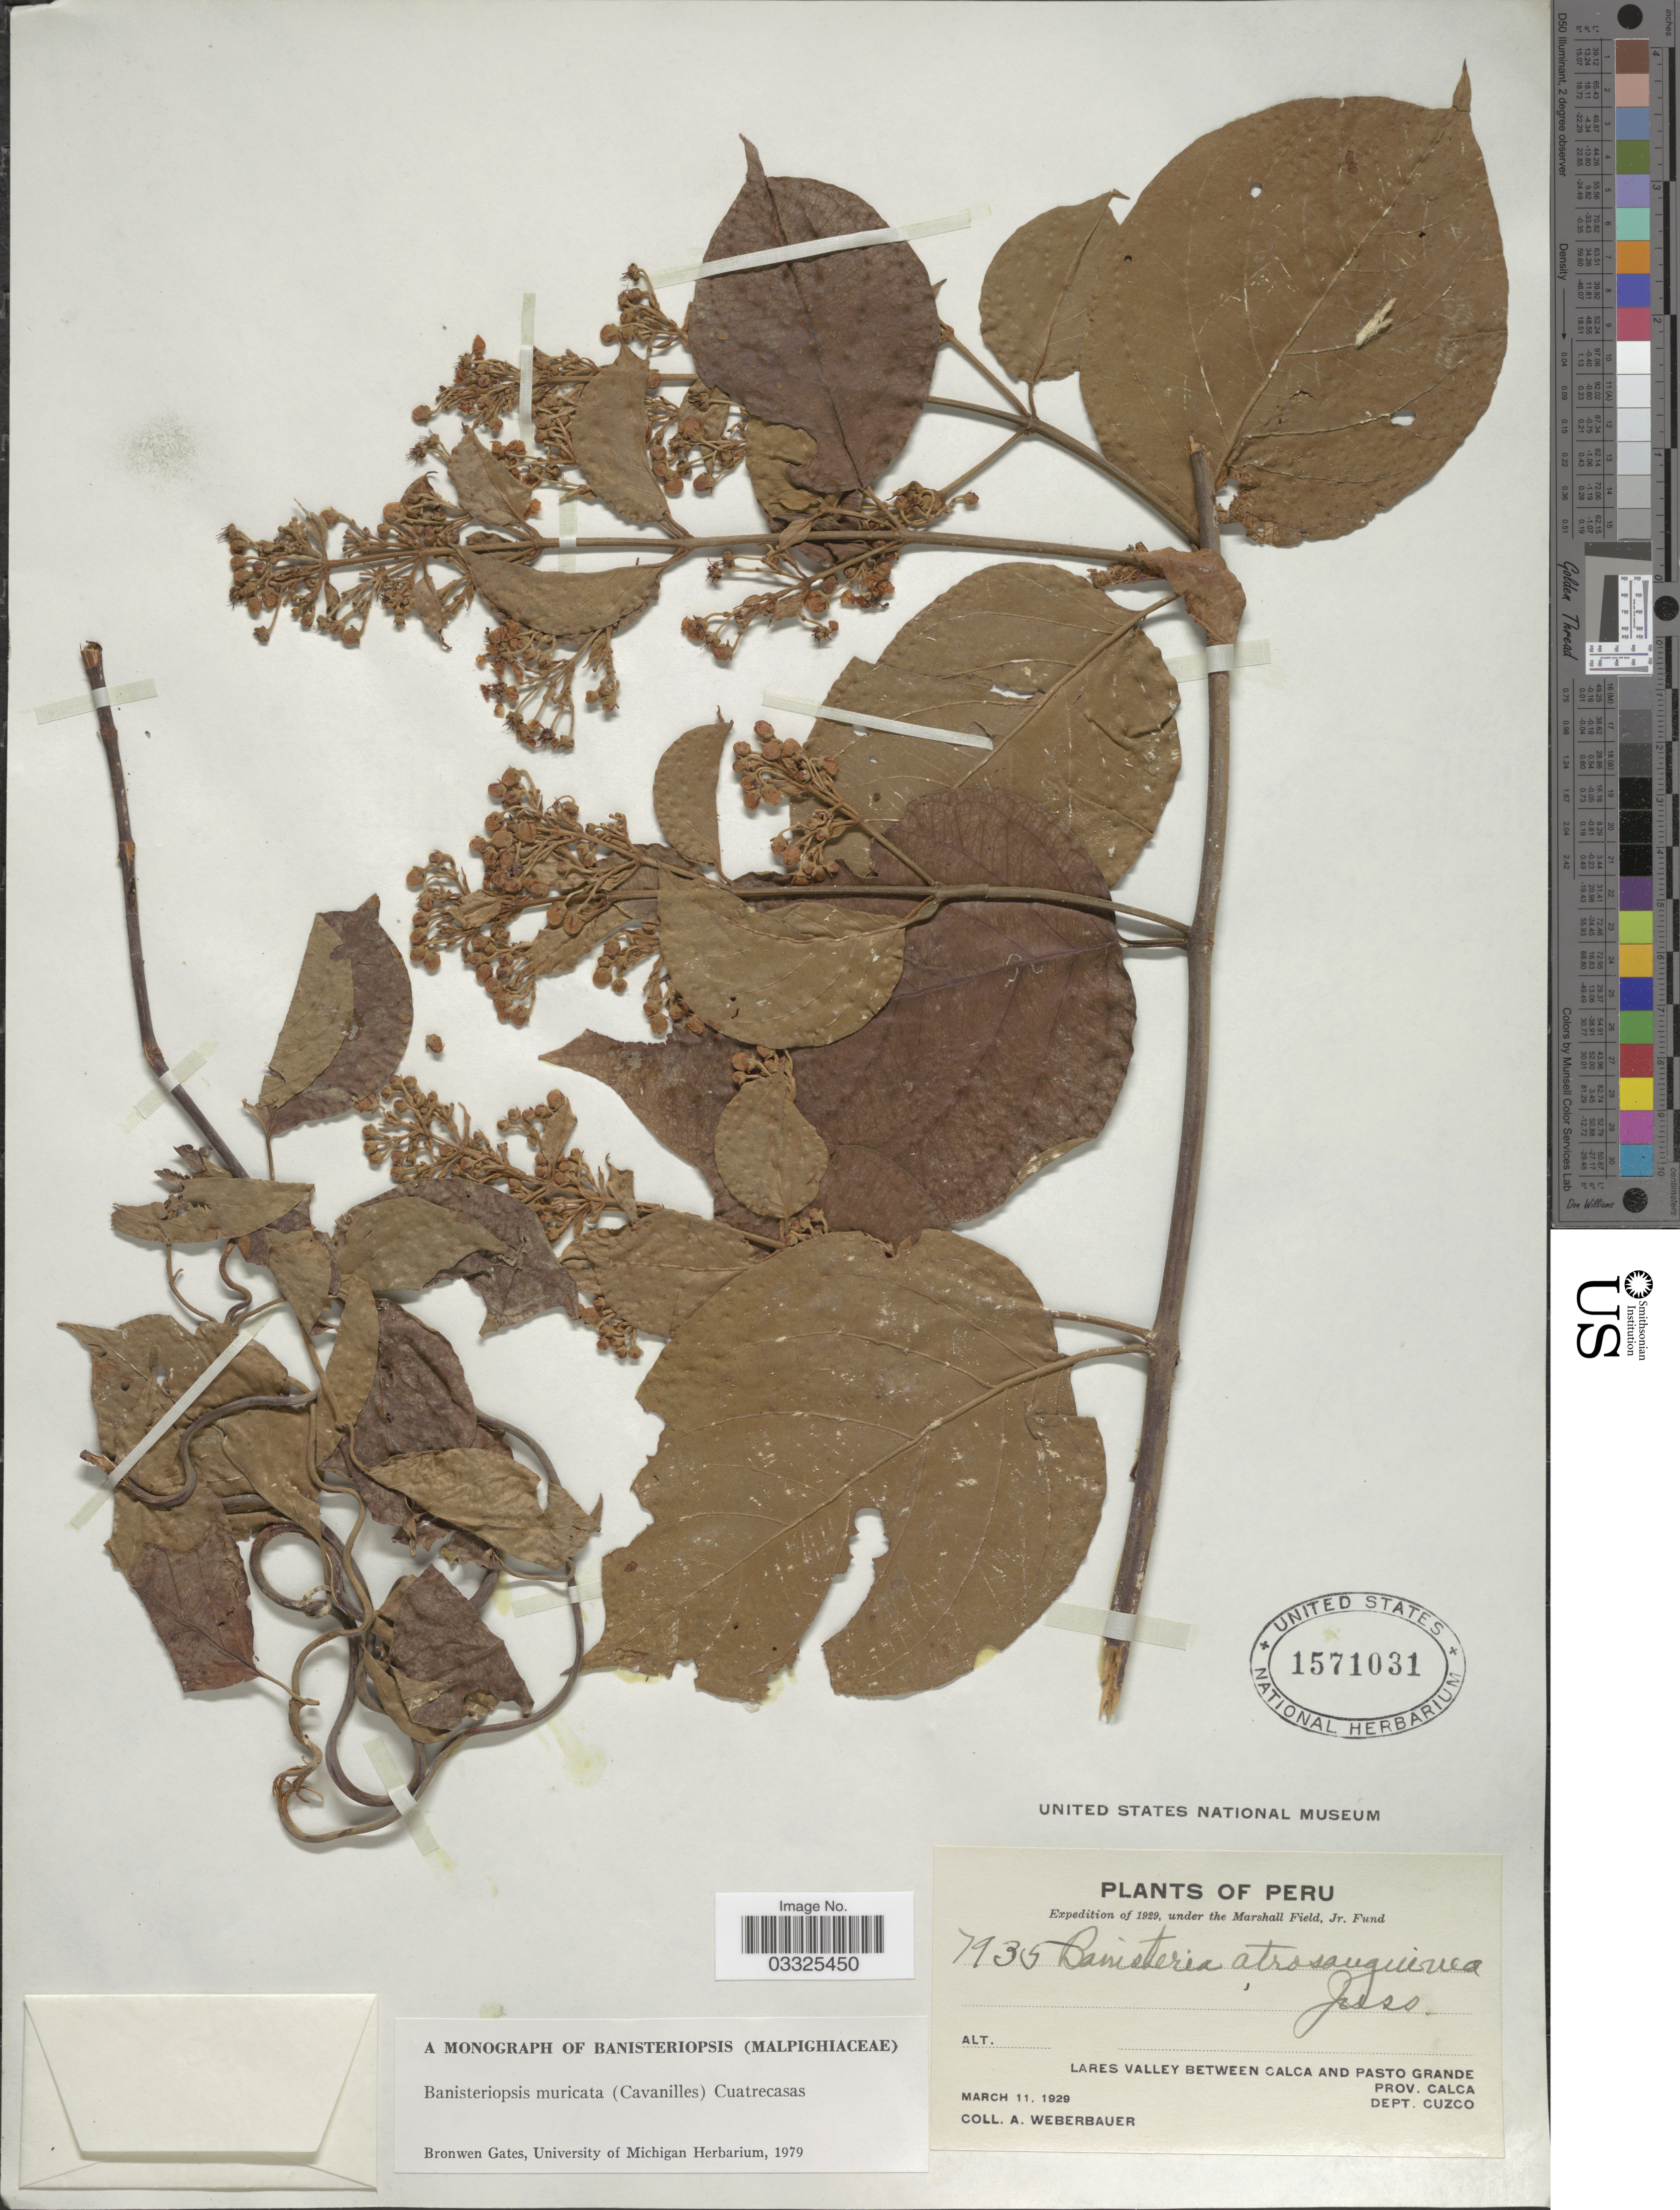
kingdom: Plantae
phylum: Tracheophyta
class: Magnoliopsida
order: Malpighiales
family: Malpighiaceae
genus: Banisteriopsis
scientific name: Banisteriopsis muricata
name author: (Cav.) Cuatrec.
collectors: A. Weberbauer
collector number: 7935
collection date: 1929-03-11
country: Peru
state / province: Cusco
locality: Lares Valley between Calca and Pasto Grande, Prov. Calca, Dept. Cuzco.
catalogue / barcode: US 1571031